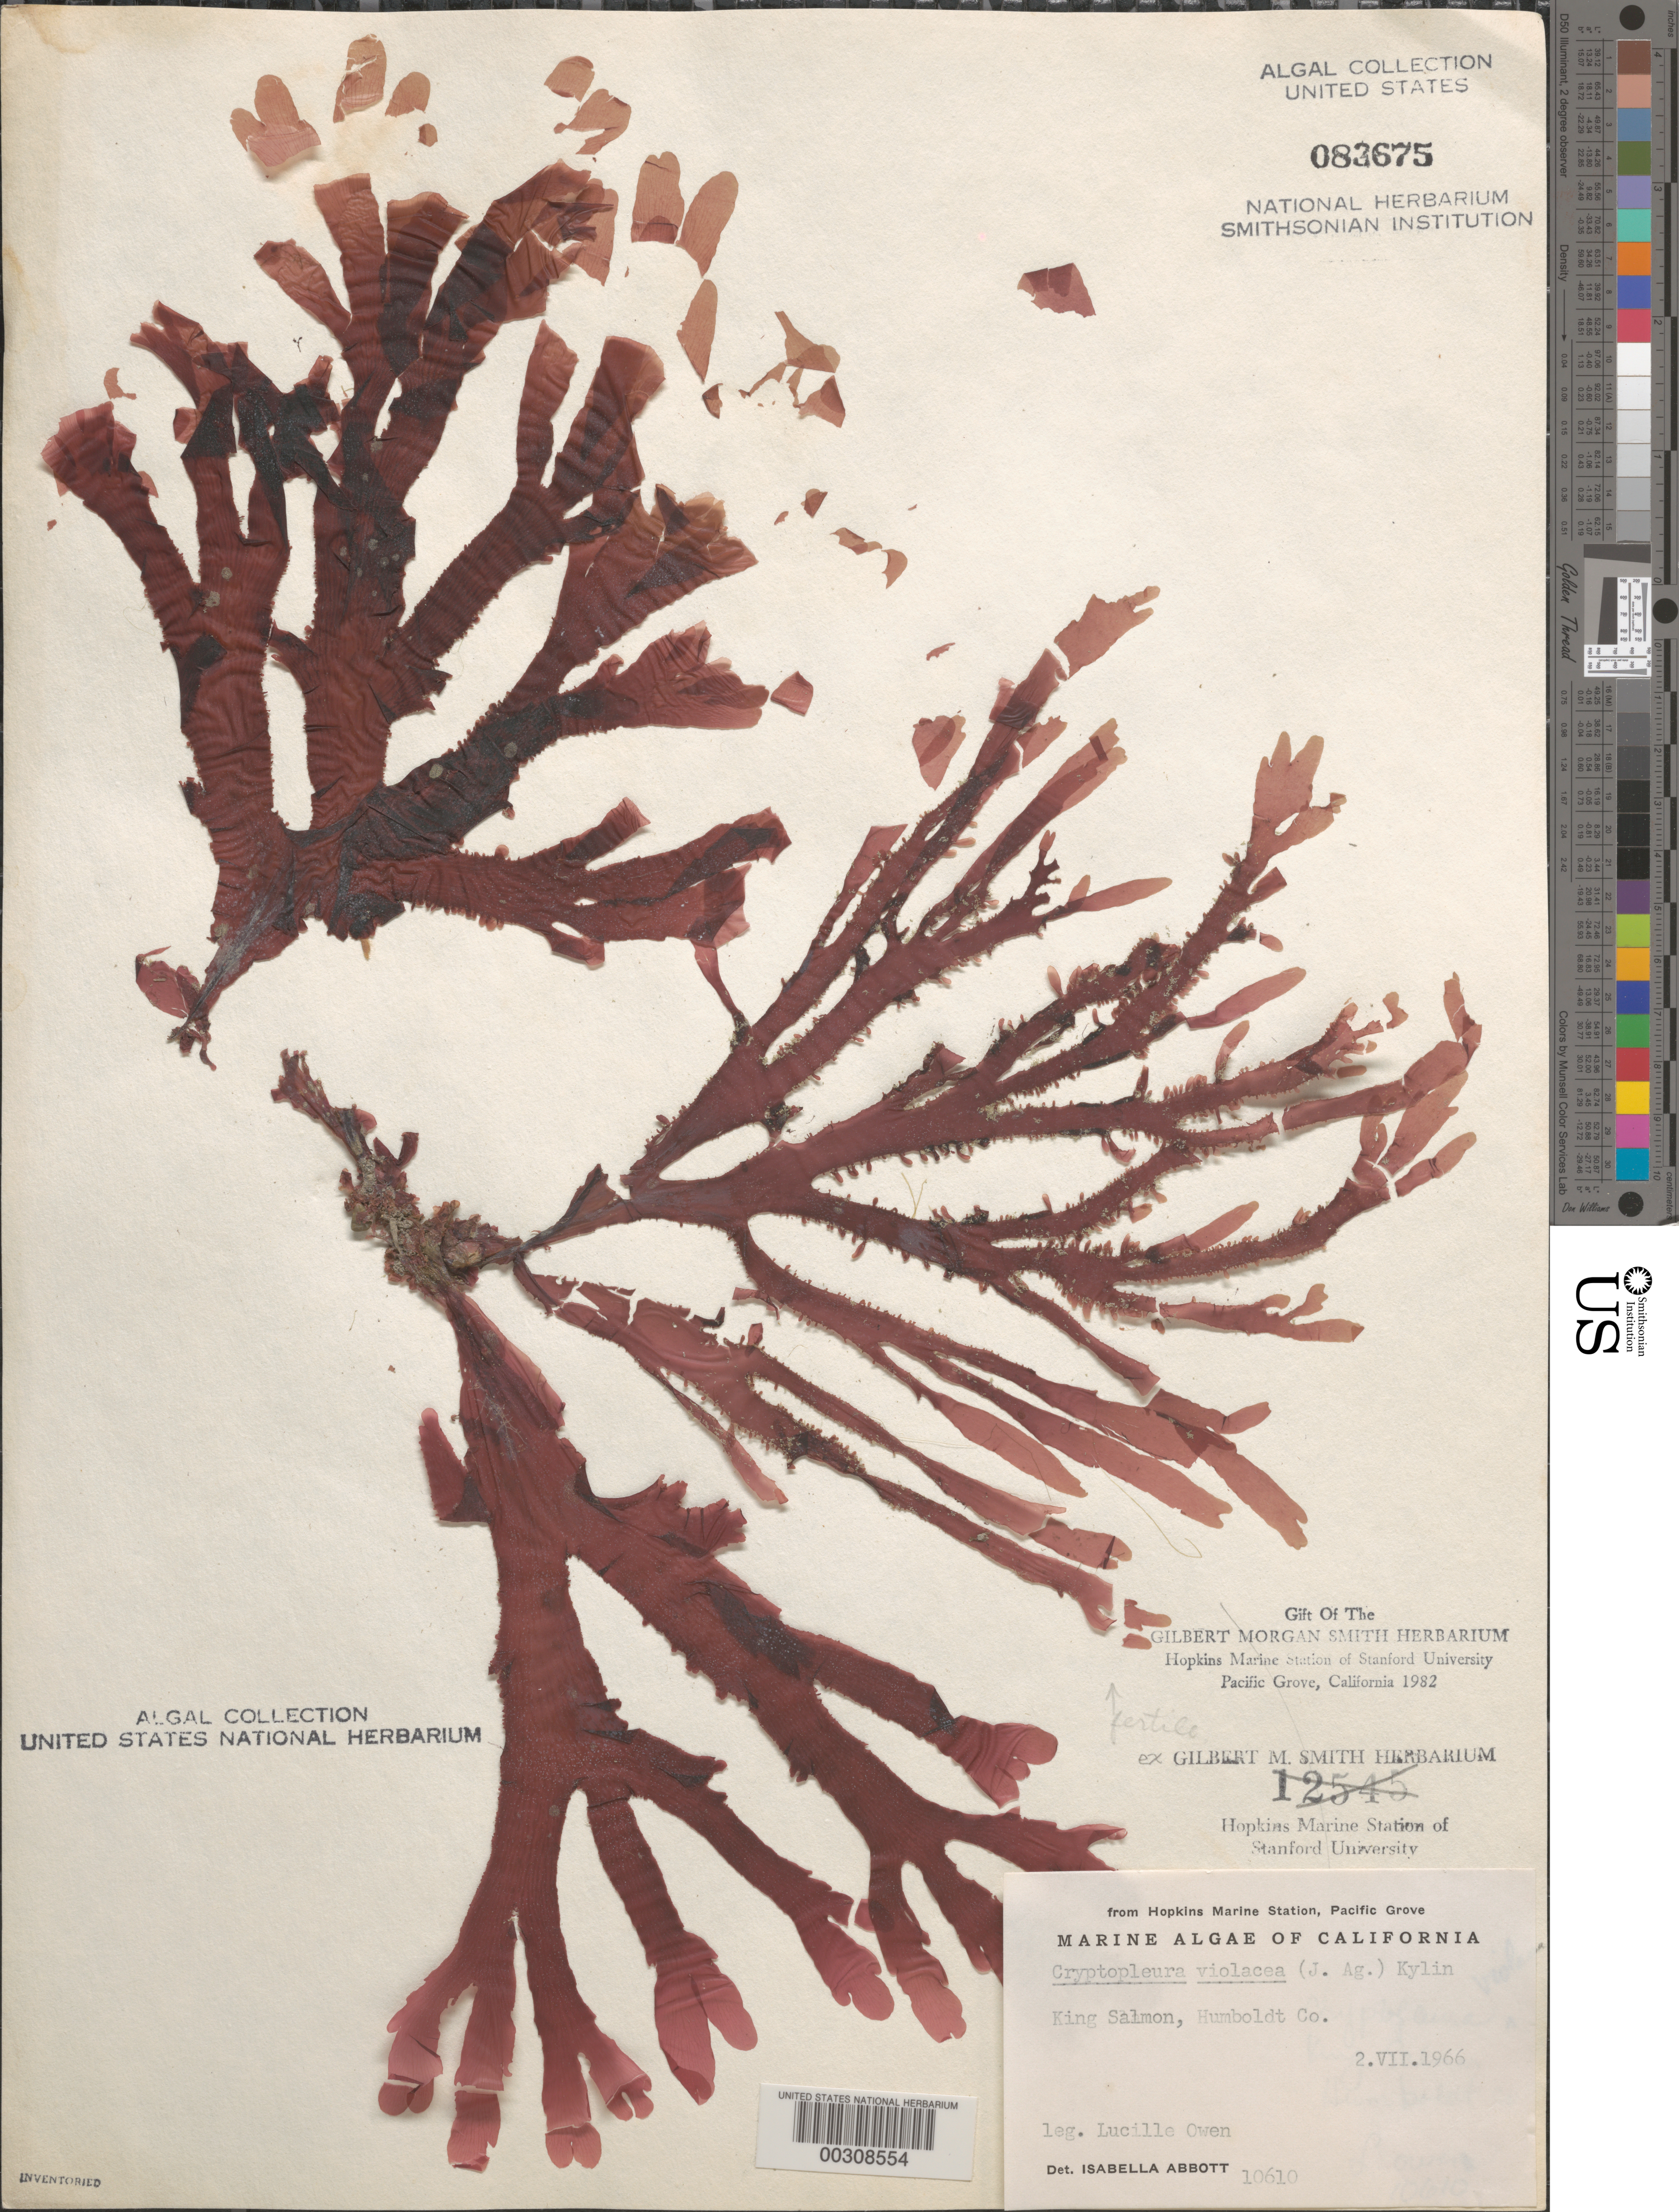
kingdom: Plantae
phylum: Rhodophyta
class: Florideophyceae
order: Ceramiales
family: Delesseriaceae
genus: Cryptopleura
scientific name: Cryptopleura violacea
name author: (J. Ag.) Kylin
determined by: Abbott, Isabella A.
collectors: L. Owen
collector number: IAA 10610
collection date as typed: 02 Jul 1966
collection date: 1966-07-02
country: United States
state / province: California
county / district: Humboldt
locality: King Salmon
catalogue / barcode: US 83675